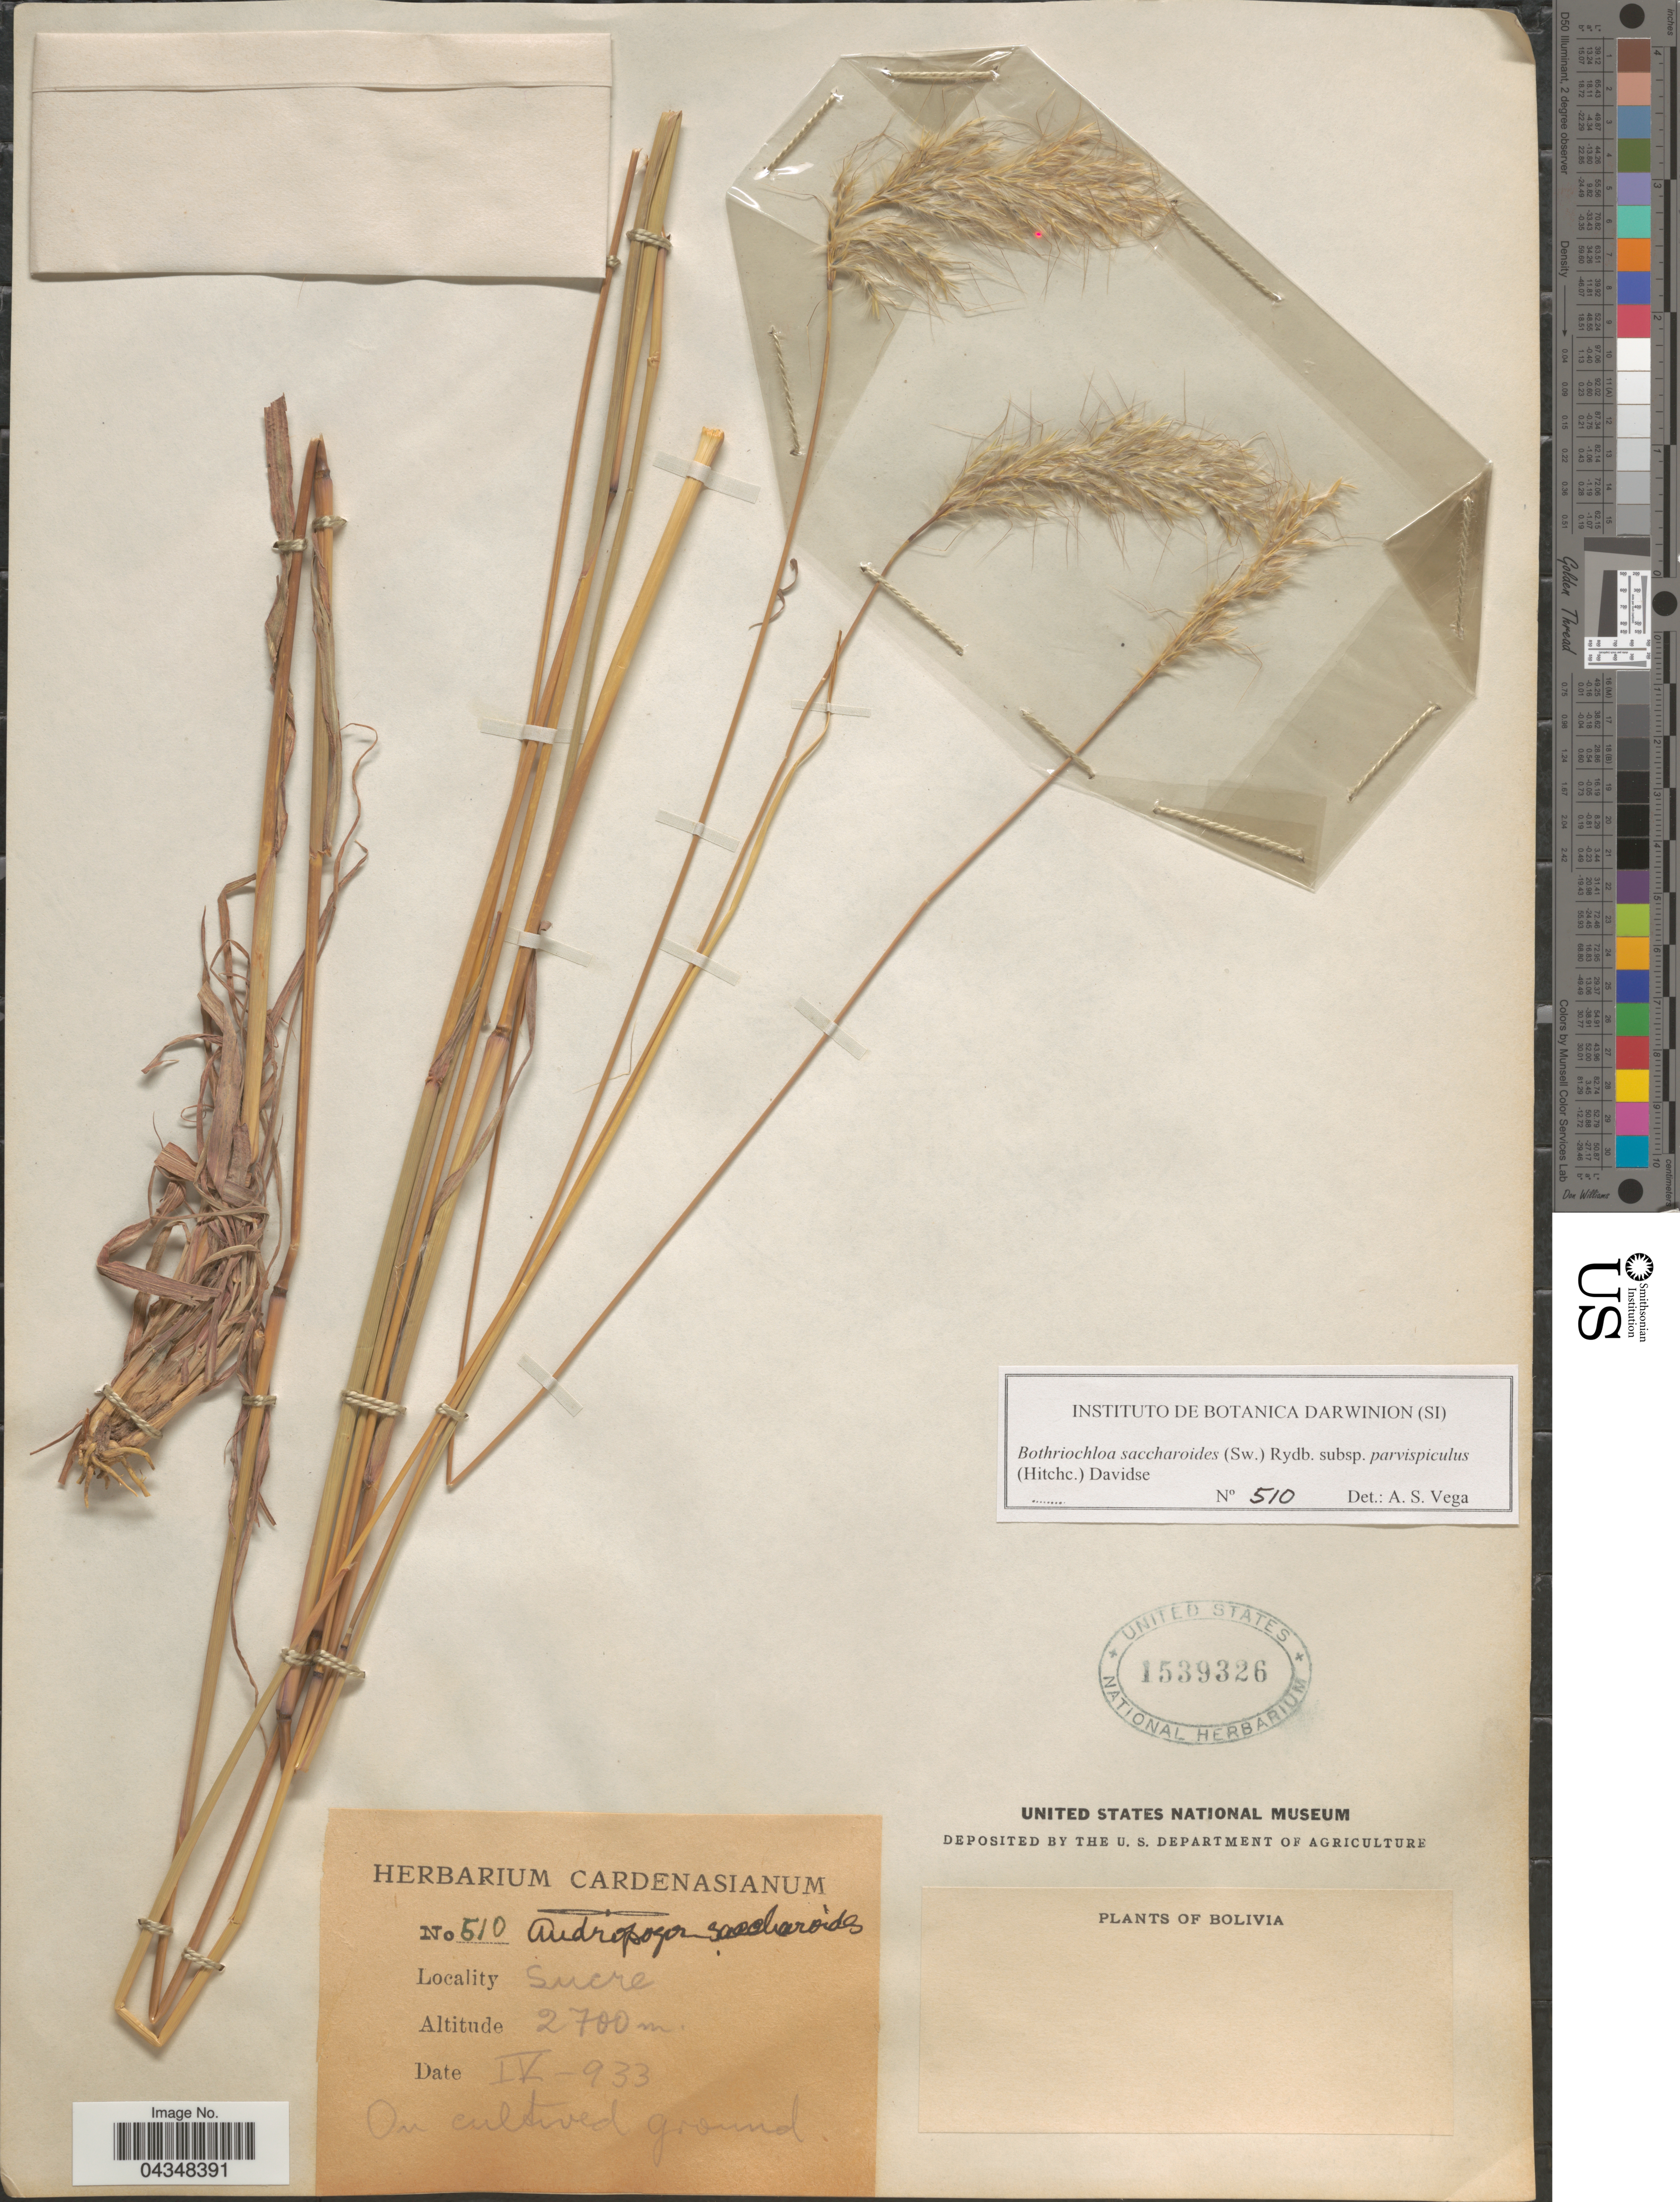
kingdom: Plantae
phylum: Tracheophyta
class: Liliopsida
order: Poales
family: Poaceae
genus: Bothriochloa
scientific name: Bothriochloa saccharoides var. parvispicula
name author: (Hitchc.) Tovar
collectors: ex herb. Cardenasianum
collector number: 510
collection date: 1933-04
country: Bolivia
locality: Sucre.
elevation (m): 2700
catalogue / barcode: US 1539326